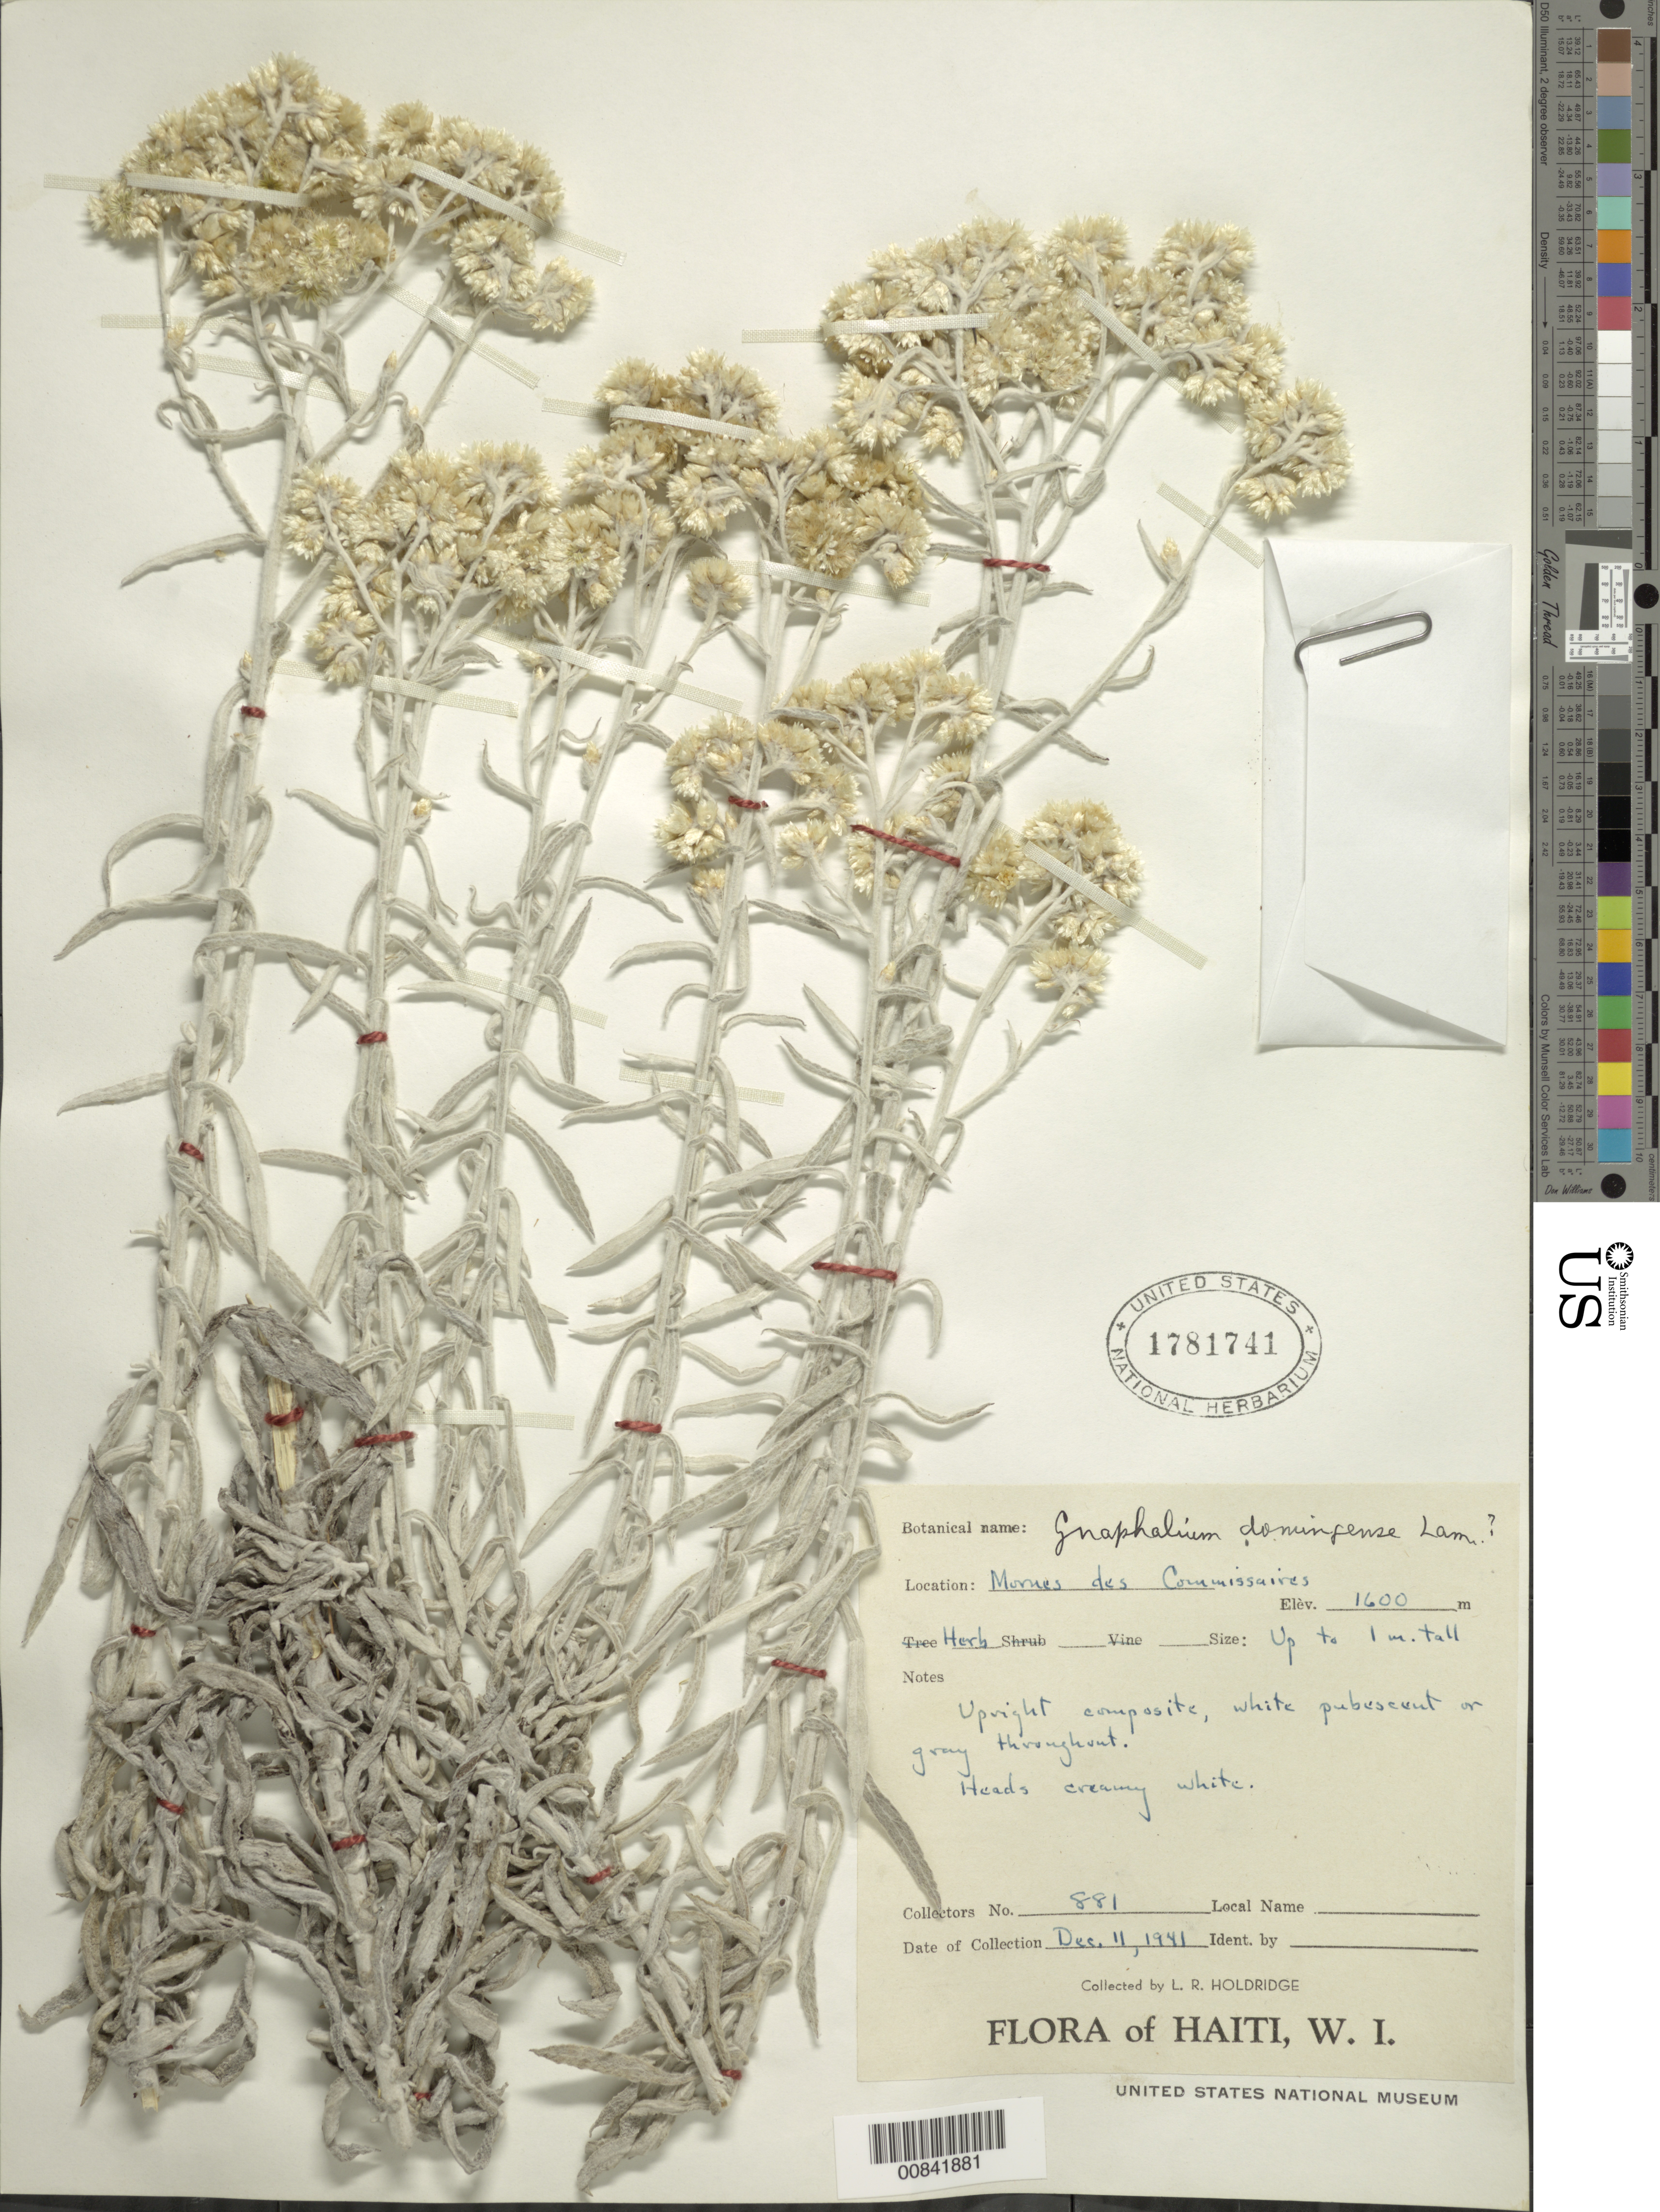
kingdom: Plantae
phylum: Tracheophyta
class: Magnoliopsida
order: Asterales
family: Asteraceae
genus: Pseudognaphalium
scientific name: Pseudognaphalium domingense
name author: (Lam.) Anderb.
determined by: Nesom, Guy L.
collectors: L. Holdridge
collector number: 881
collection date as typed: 11 Dec 1941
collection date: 1941-12-11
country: Haiti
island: Hispaniola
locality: Mornes des Commissaires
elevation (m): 1600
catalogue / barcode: US 1781741